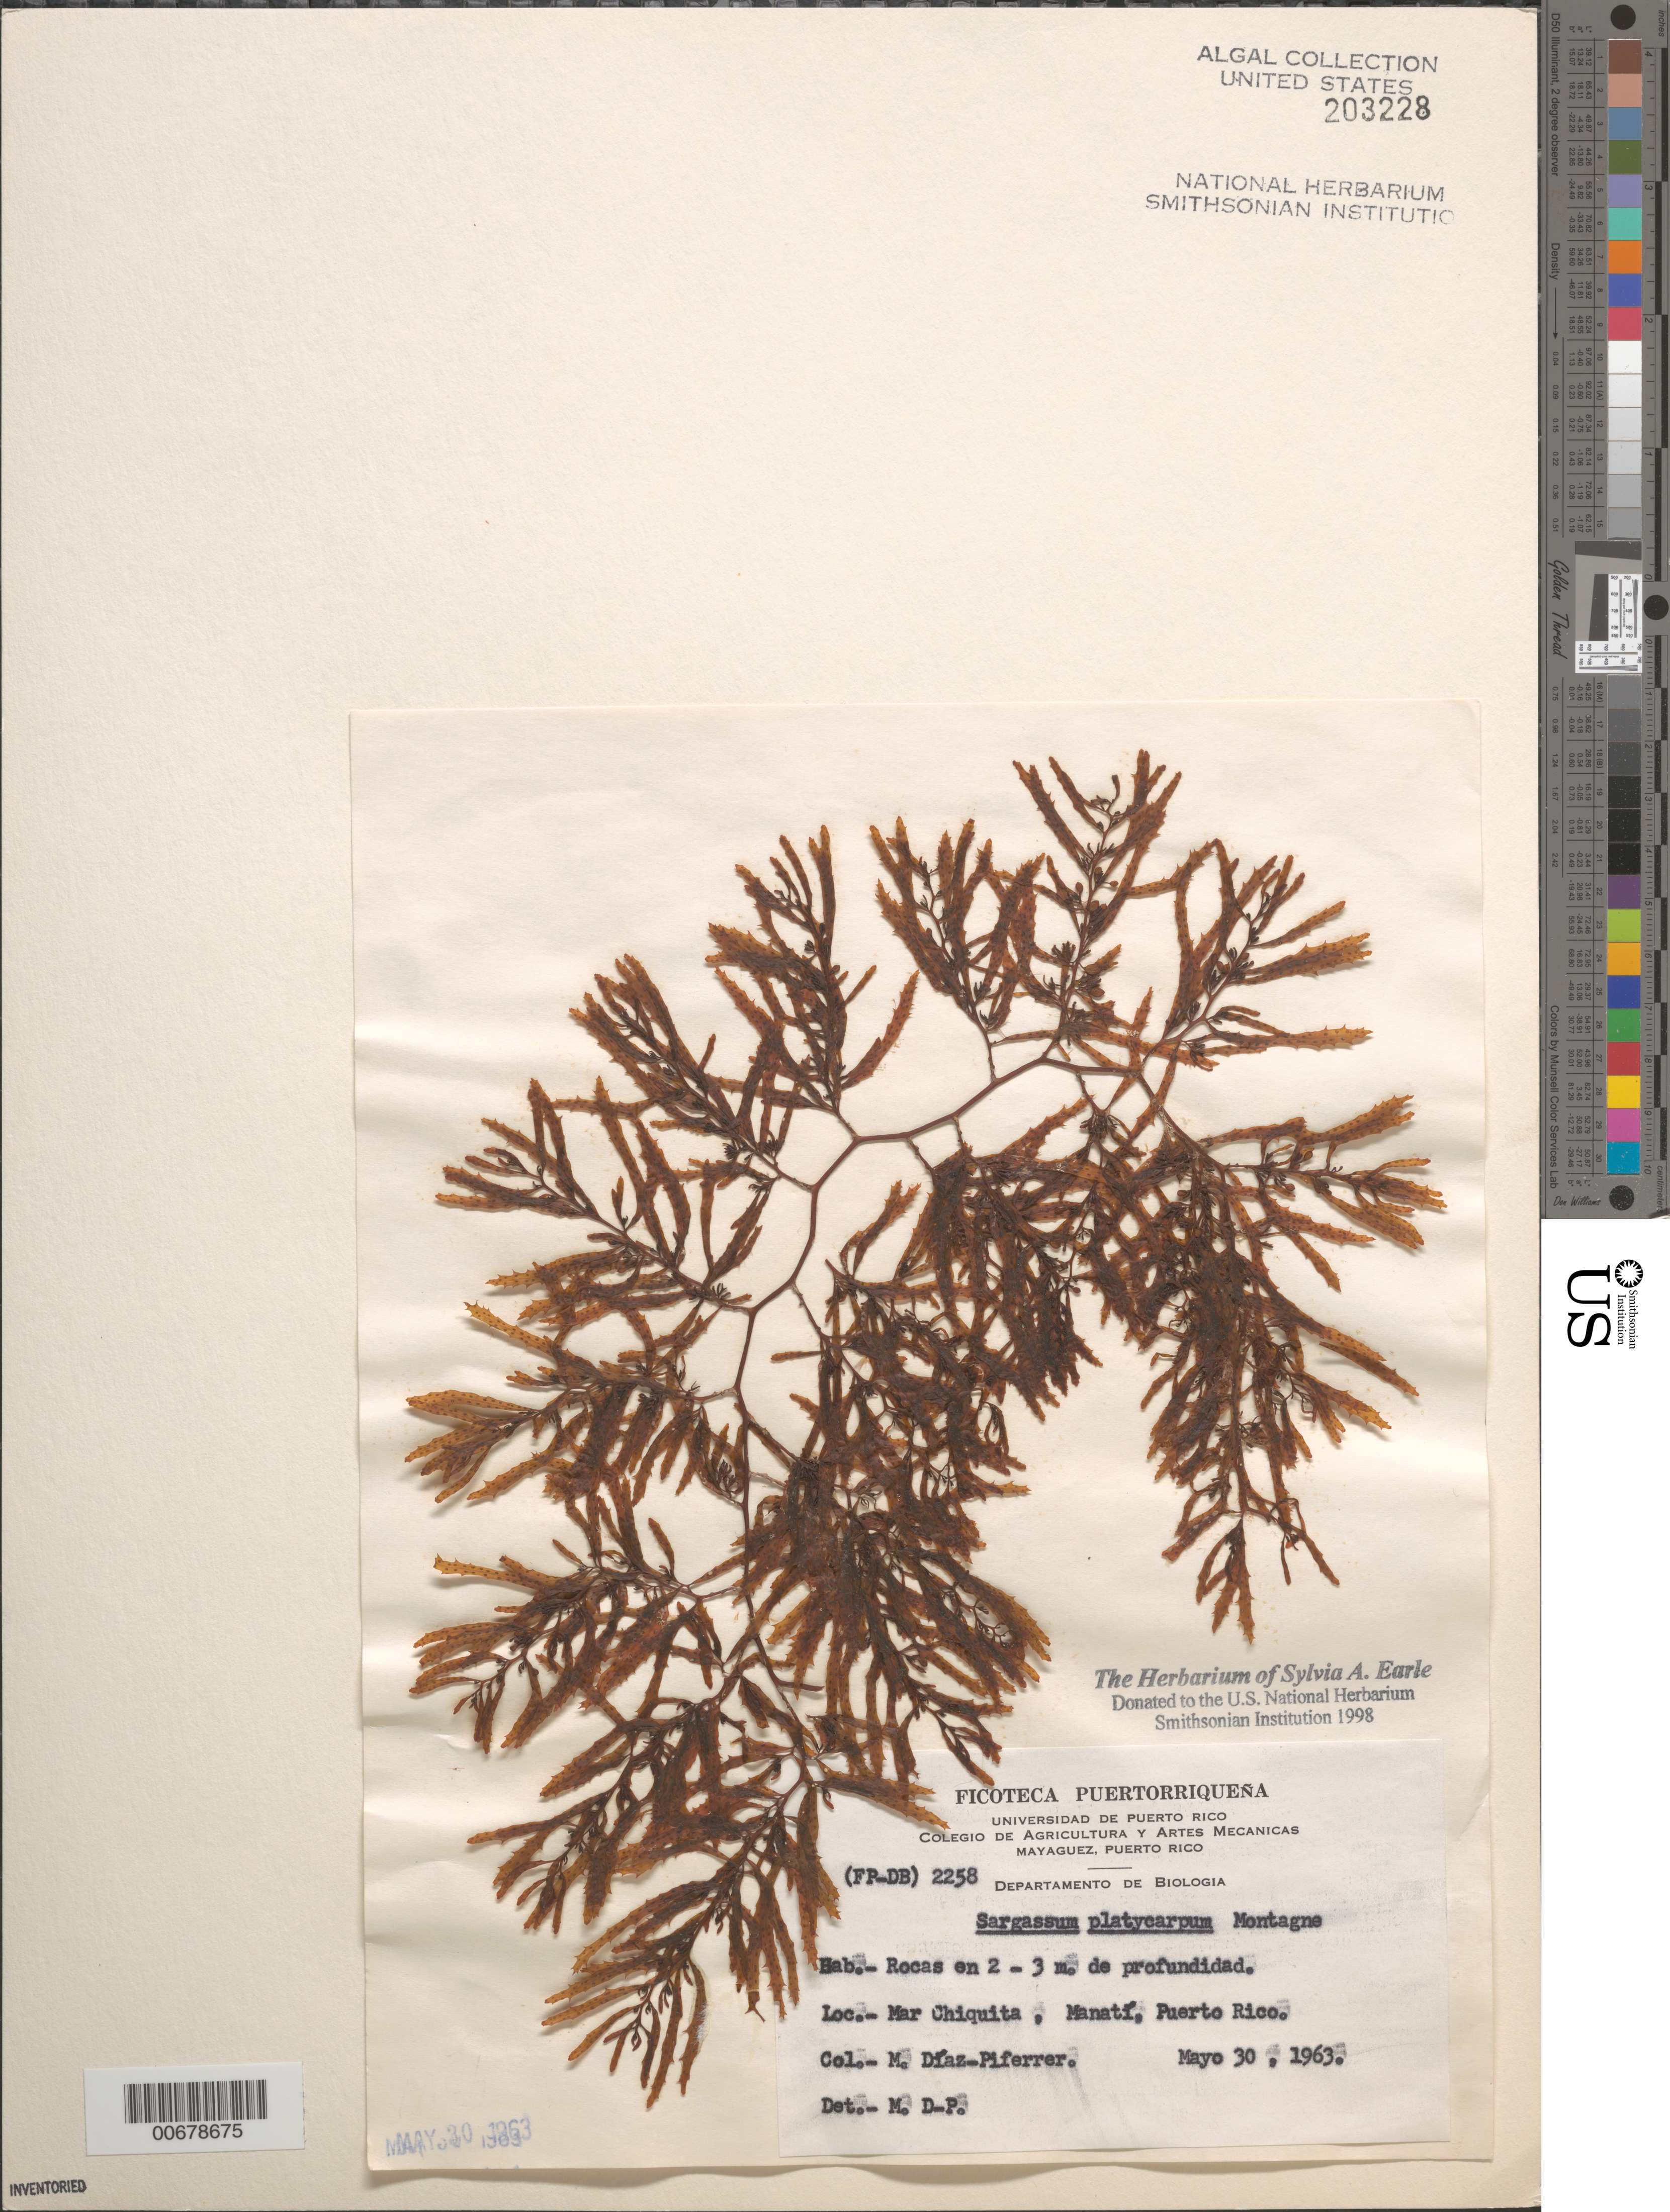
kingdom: Chromista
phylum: Ochrophyta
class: Phaeophyceae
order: Fucales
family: Sargassaceae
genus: Sargassum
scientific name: Sargassum platycarpum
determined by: Diaz-Piferrer, M.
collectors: M. Diaz-Piferrer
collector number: (FP-DB) 2258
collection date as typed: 30 May 1963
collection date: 1963-05-30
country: Puerto Rico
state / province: Manati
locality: Mar Chiquita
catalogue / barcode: US 203228